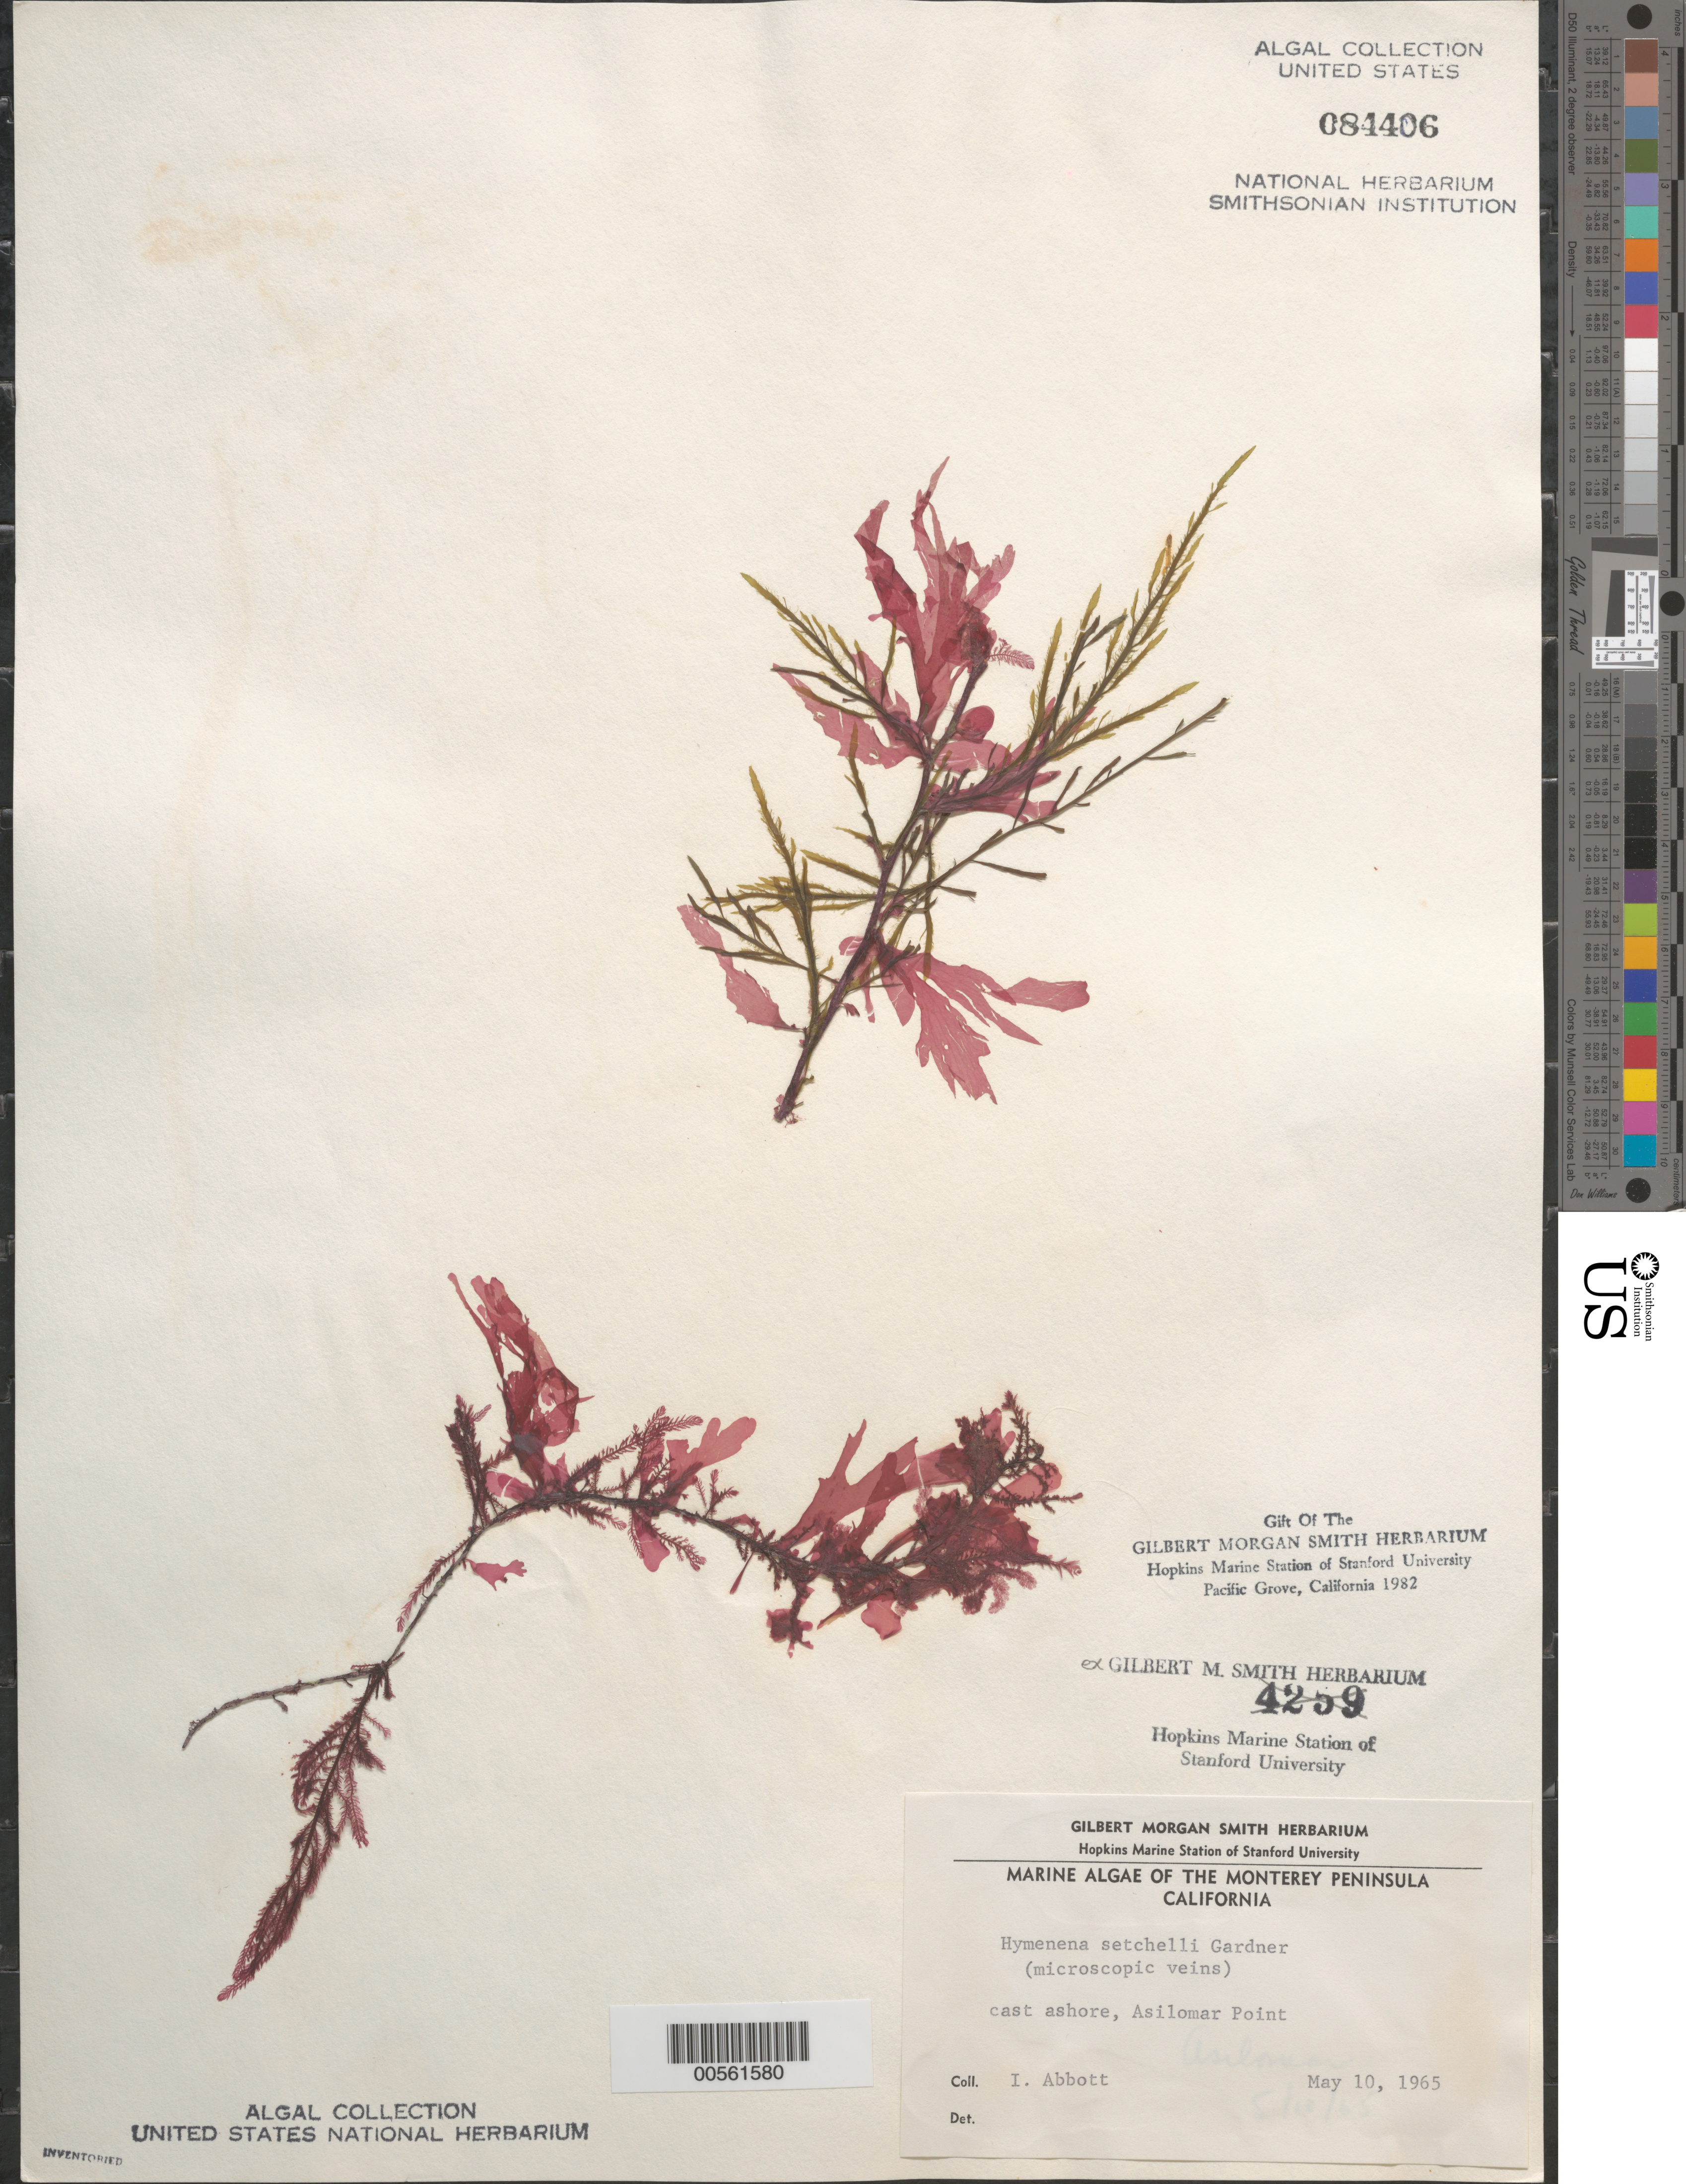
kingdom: Plantae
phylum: Rhodophyta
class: Florideophyceae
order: Ceramiales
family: Delesseriaceae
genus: Hymenena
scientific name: Hymenena setchellii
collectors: I. A. Abbott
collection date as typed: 10 May 1965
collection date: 1965-05-10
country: United States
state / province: California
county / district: Monterey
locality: Asilomar Point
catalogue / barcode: US 84406